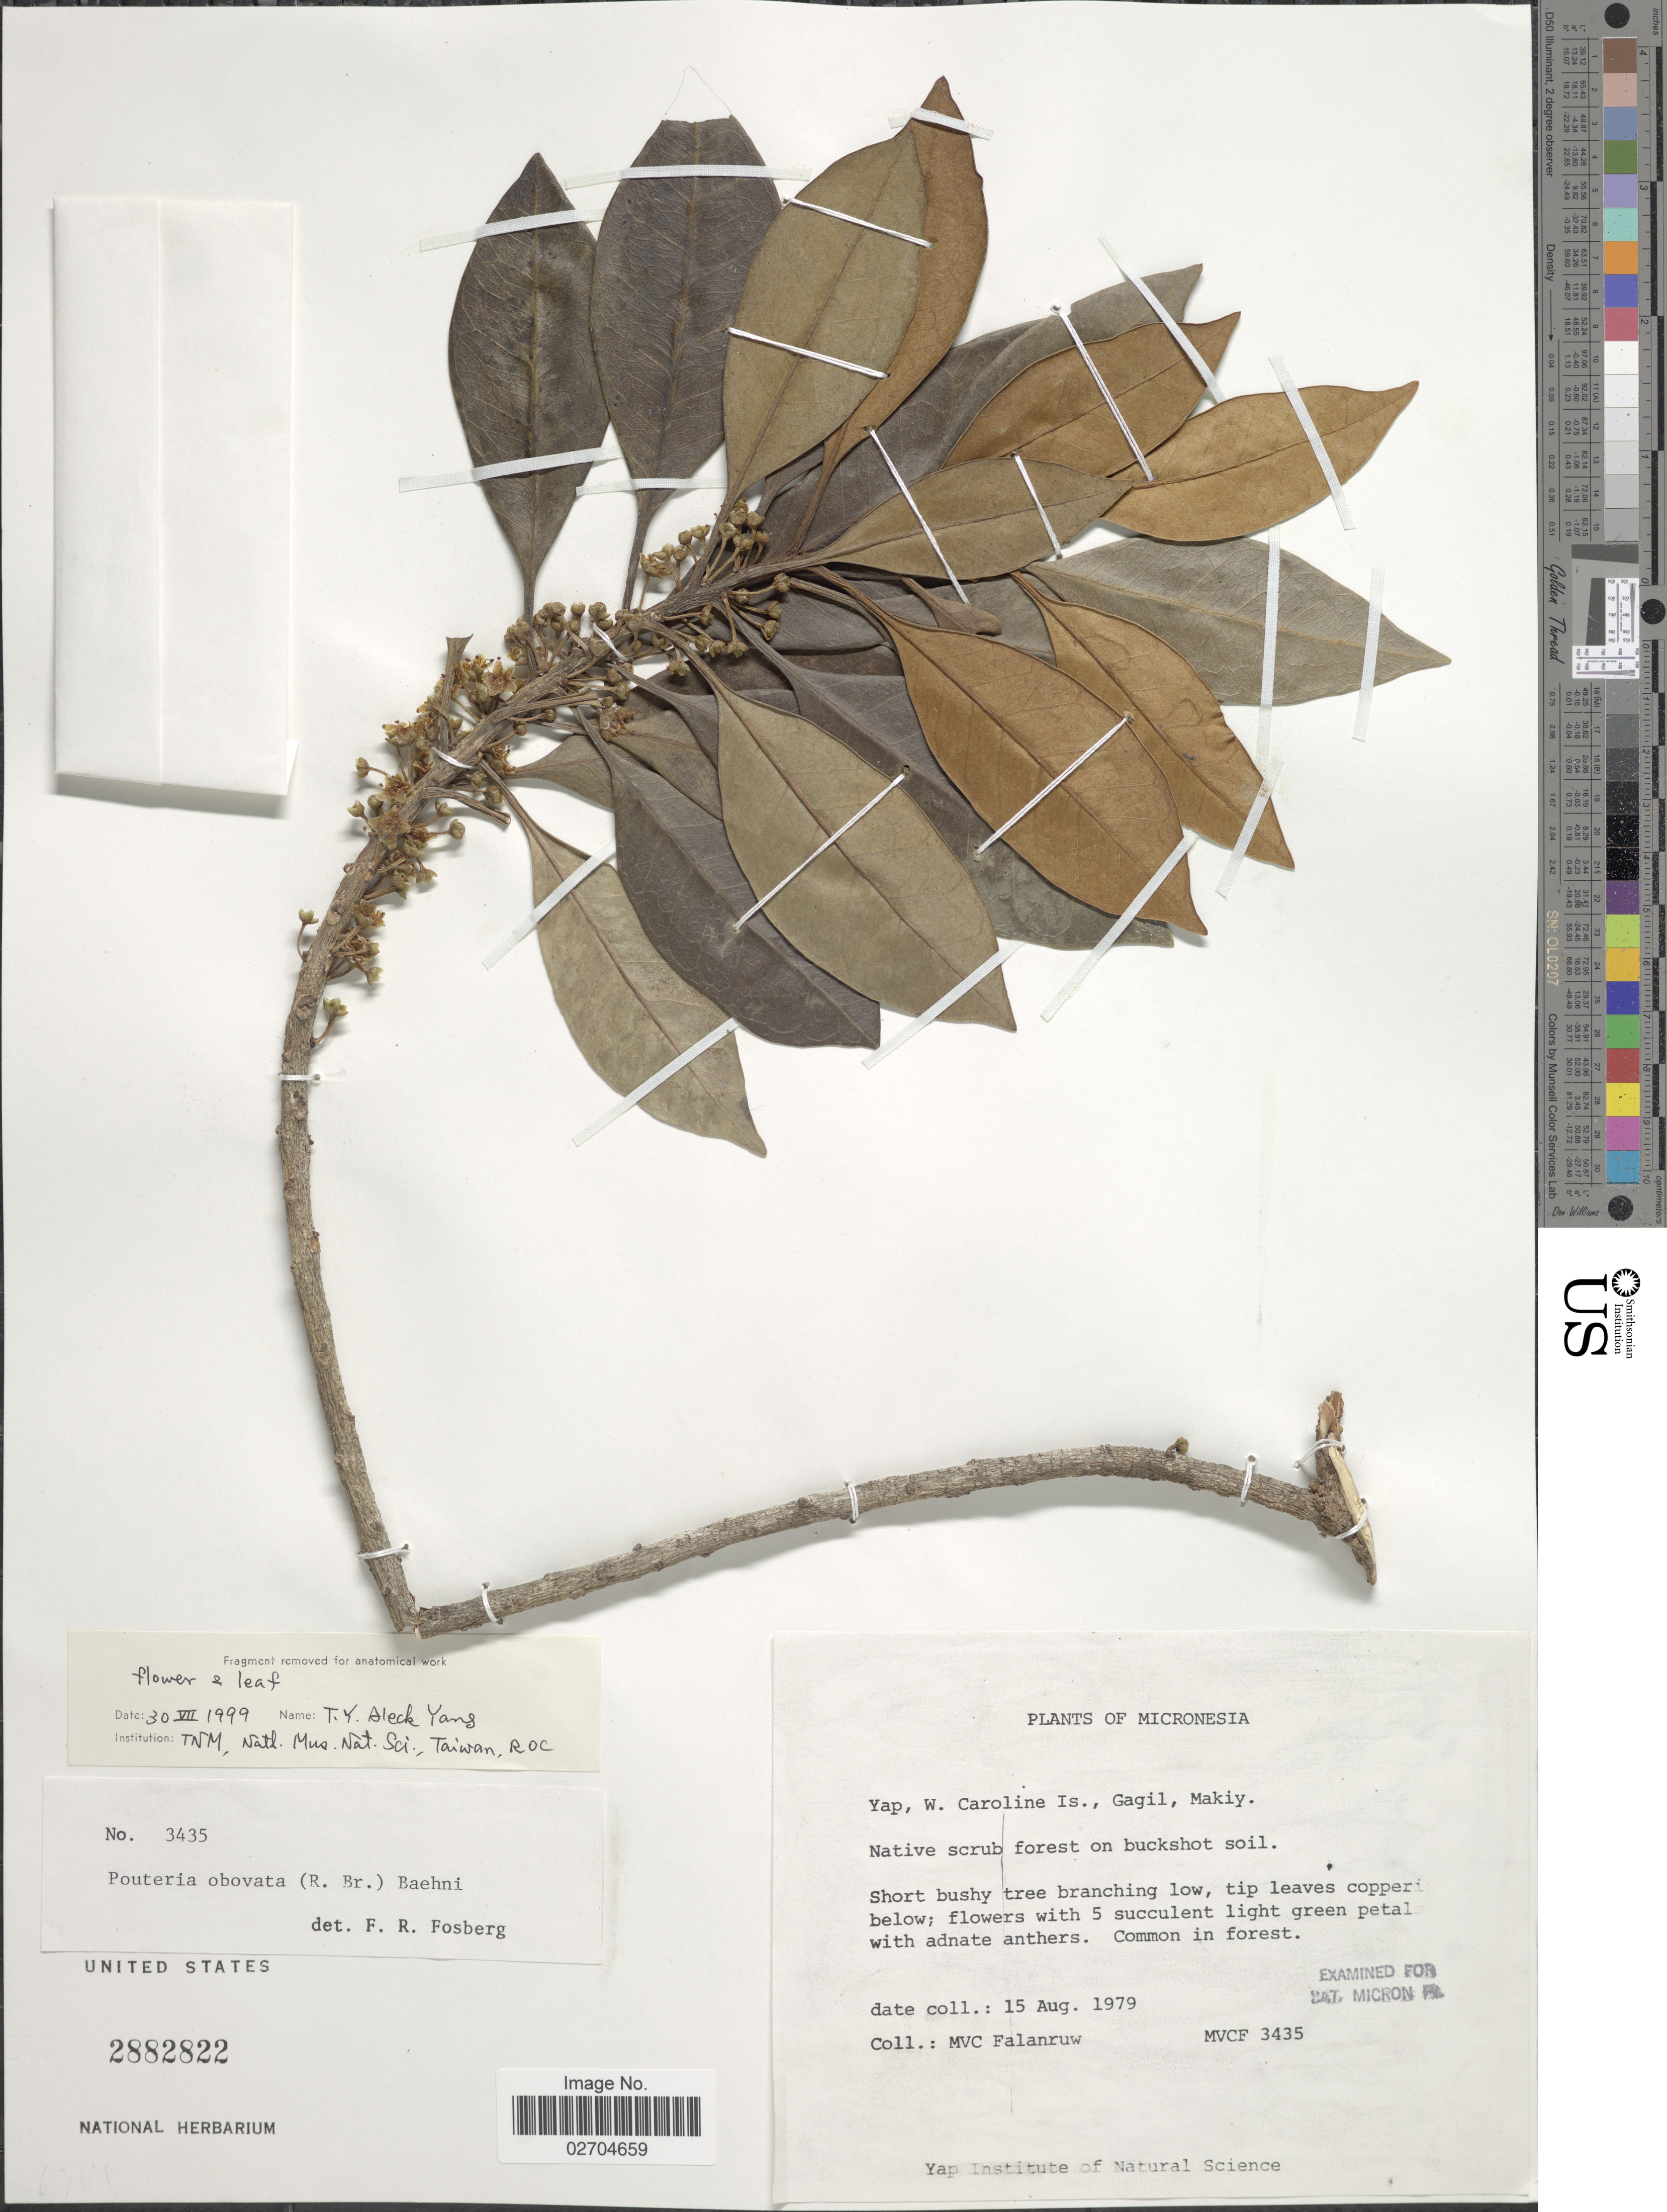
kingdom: Plantae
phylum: Tracheophyta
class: Magnoliopsida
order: Ericales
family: Sapotaceae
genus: Planchonella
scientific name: Planchonella obovata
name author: (R. Br.) Pierre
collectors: M. V. Falanruw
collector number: MVCF 3435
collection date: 1979-08-15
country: Micronesia, Federated States of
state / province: Yap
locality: Micronesia. W. Caroline Is., Gagil, Makiy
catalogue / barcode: US 2882822